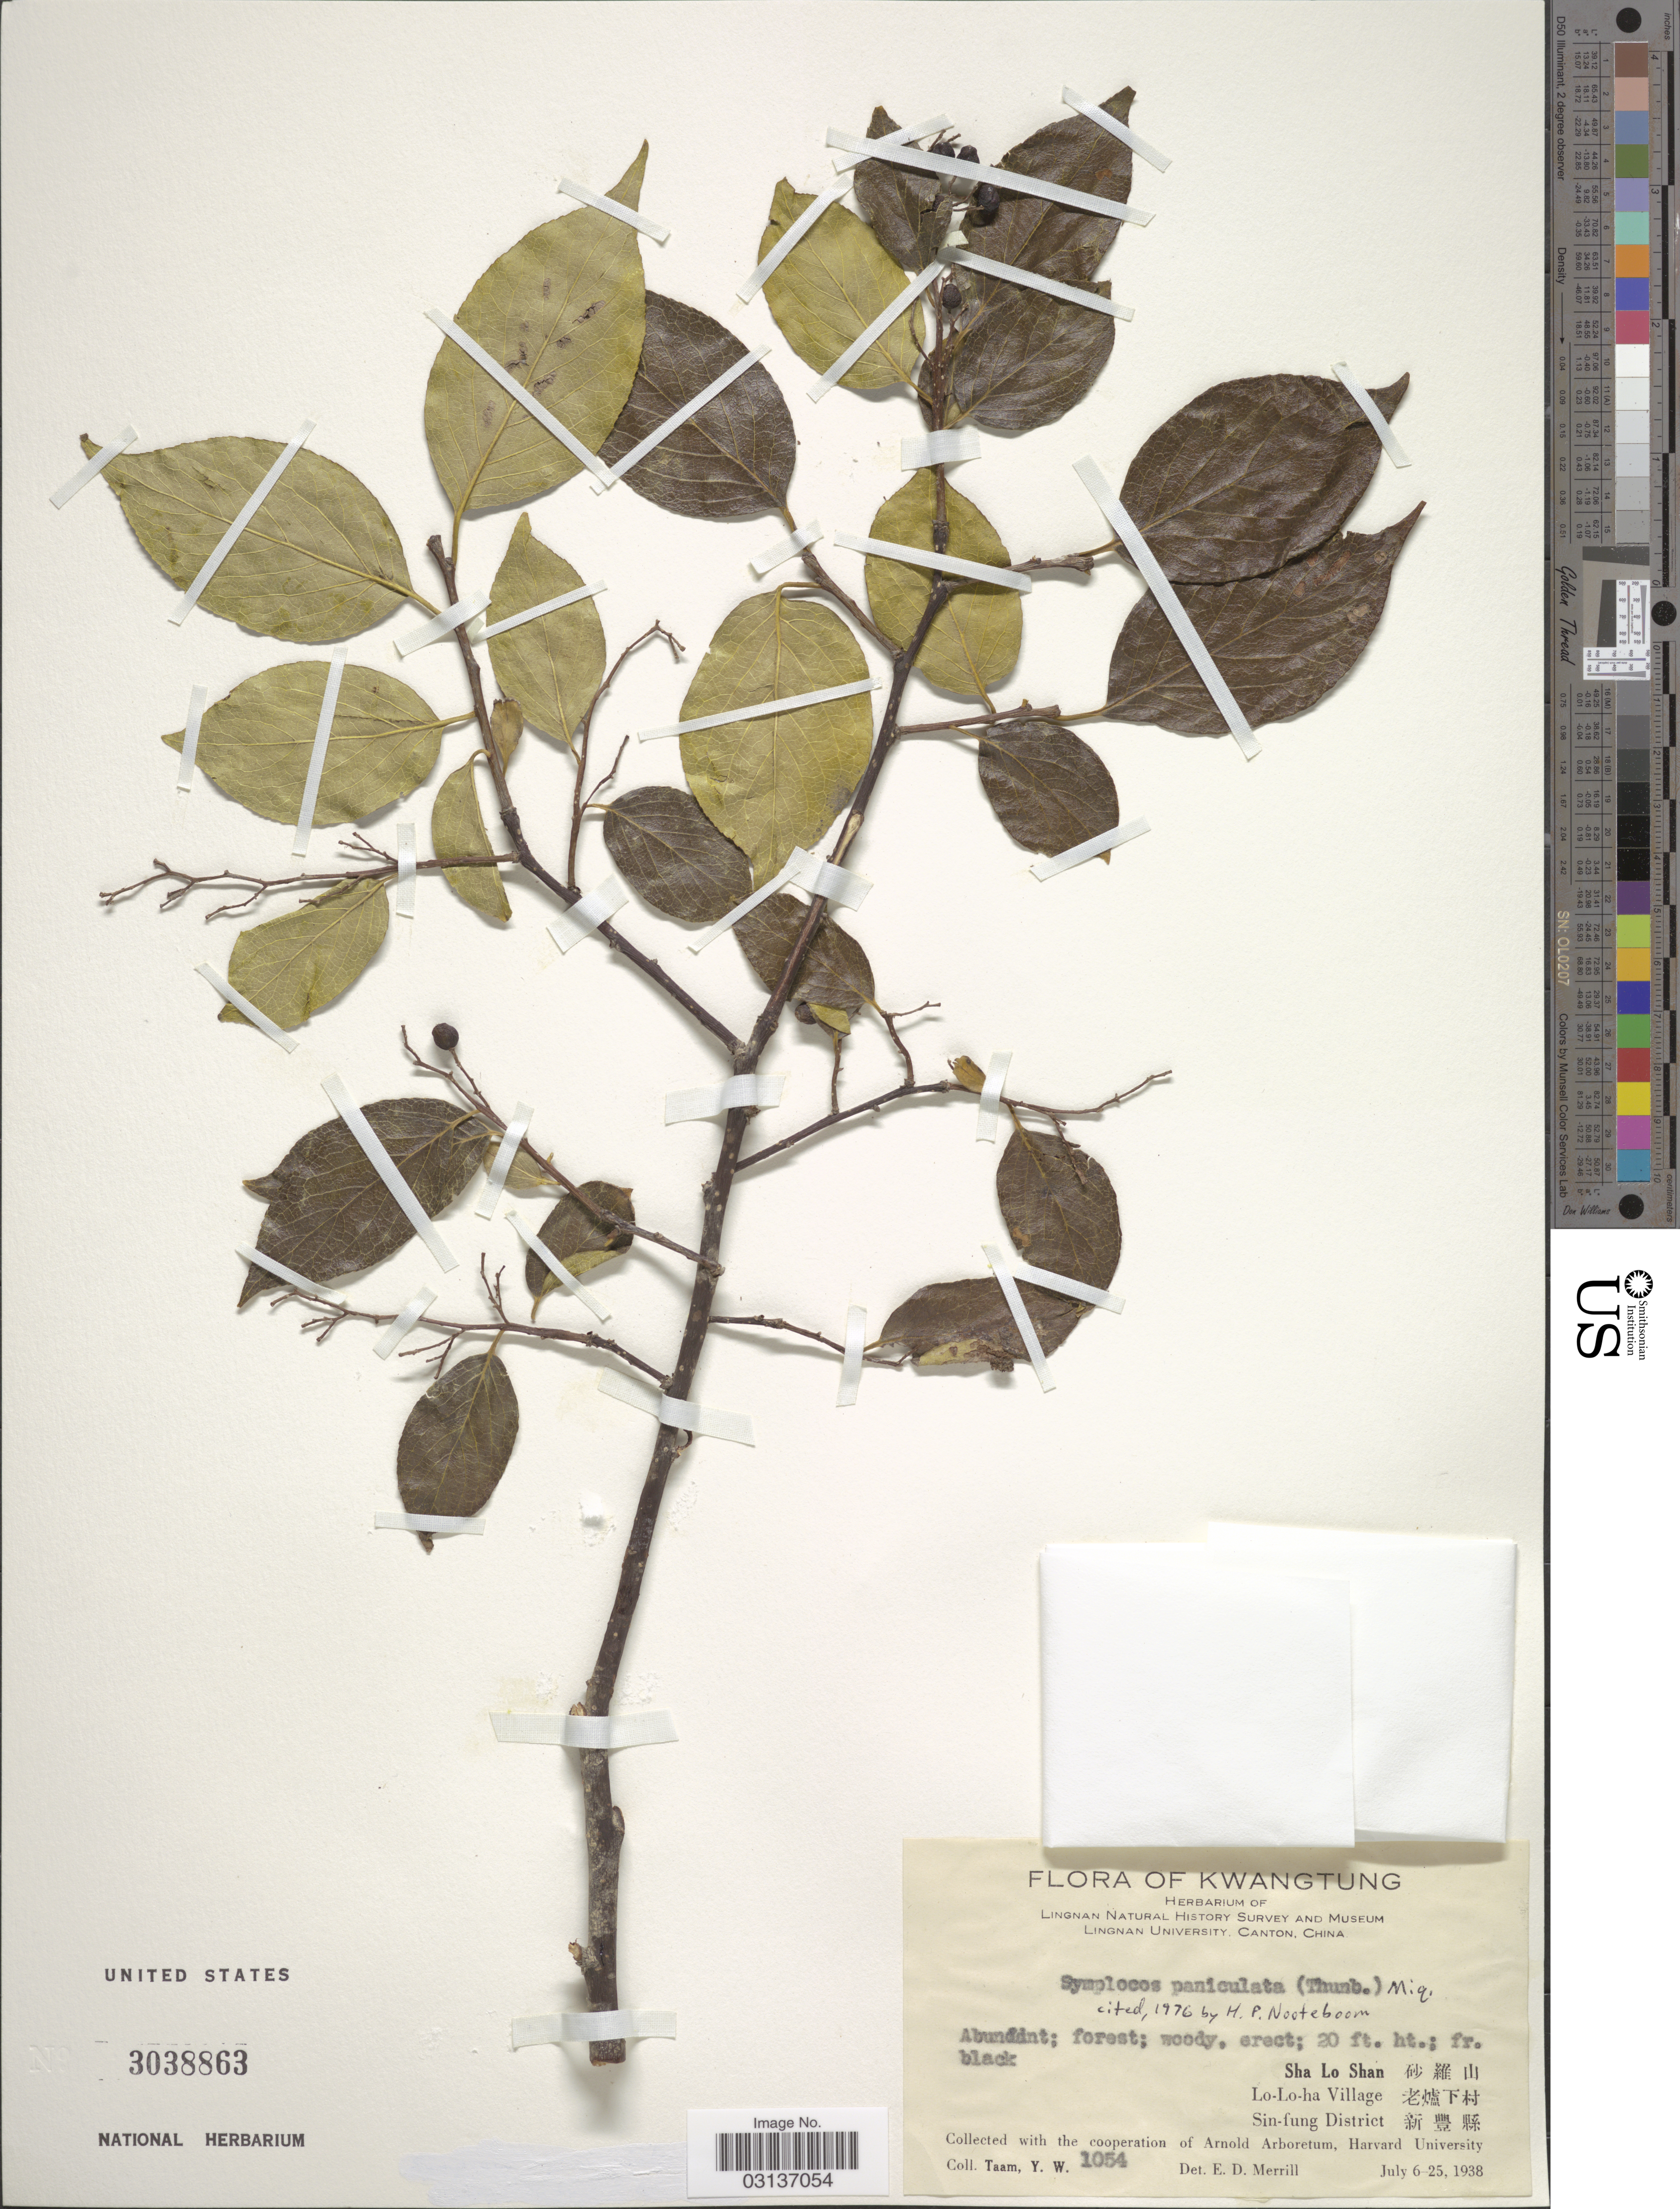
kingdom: Plantae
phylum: Tracheophyta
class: Magnoliopsida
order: Ericales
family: Symplocaceae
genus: Symplocos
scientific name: Symplocos paniculata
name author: Miq.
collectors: Y. W. Taam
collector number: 1054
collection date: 1938-07-06/1938-07-25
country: China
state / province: Guangdong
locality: Kwangtung. Sha Lo Shan. Lo-Lo-ha Village. Sin-fung District.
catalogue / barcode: US 3038863